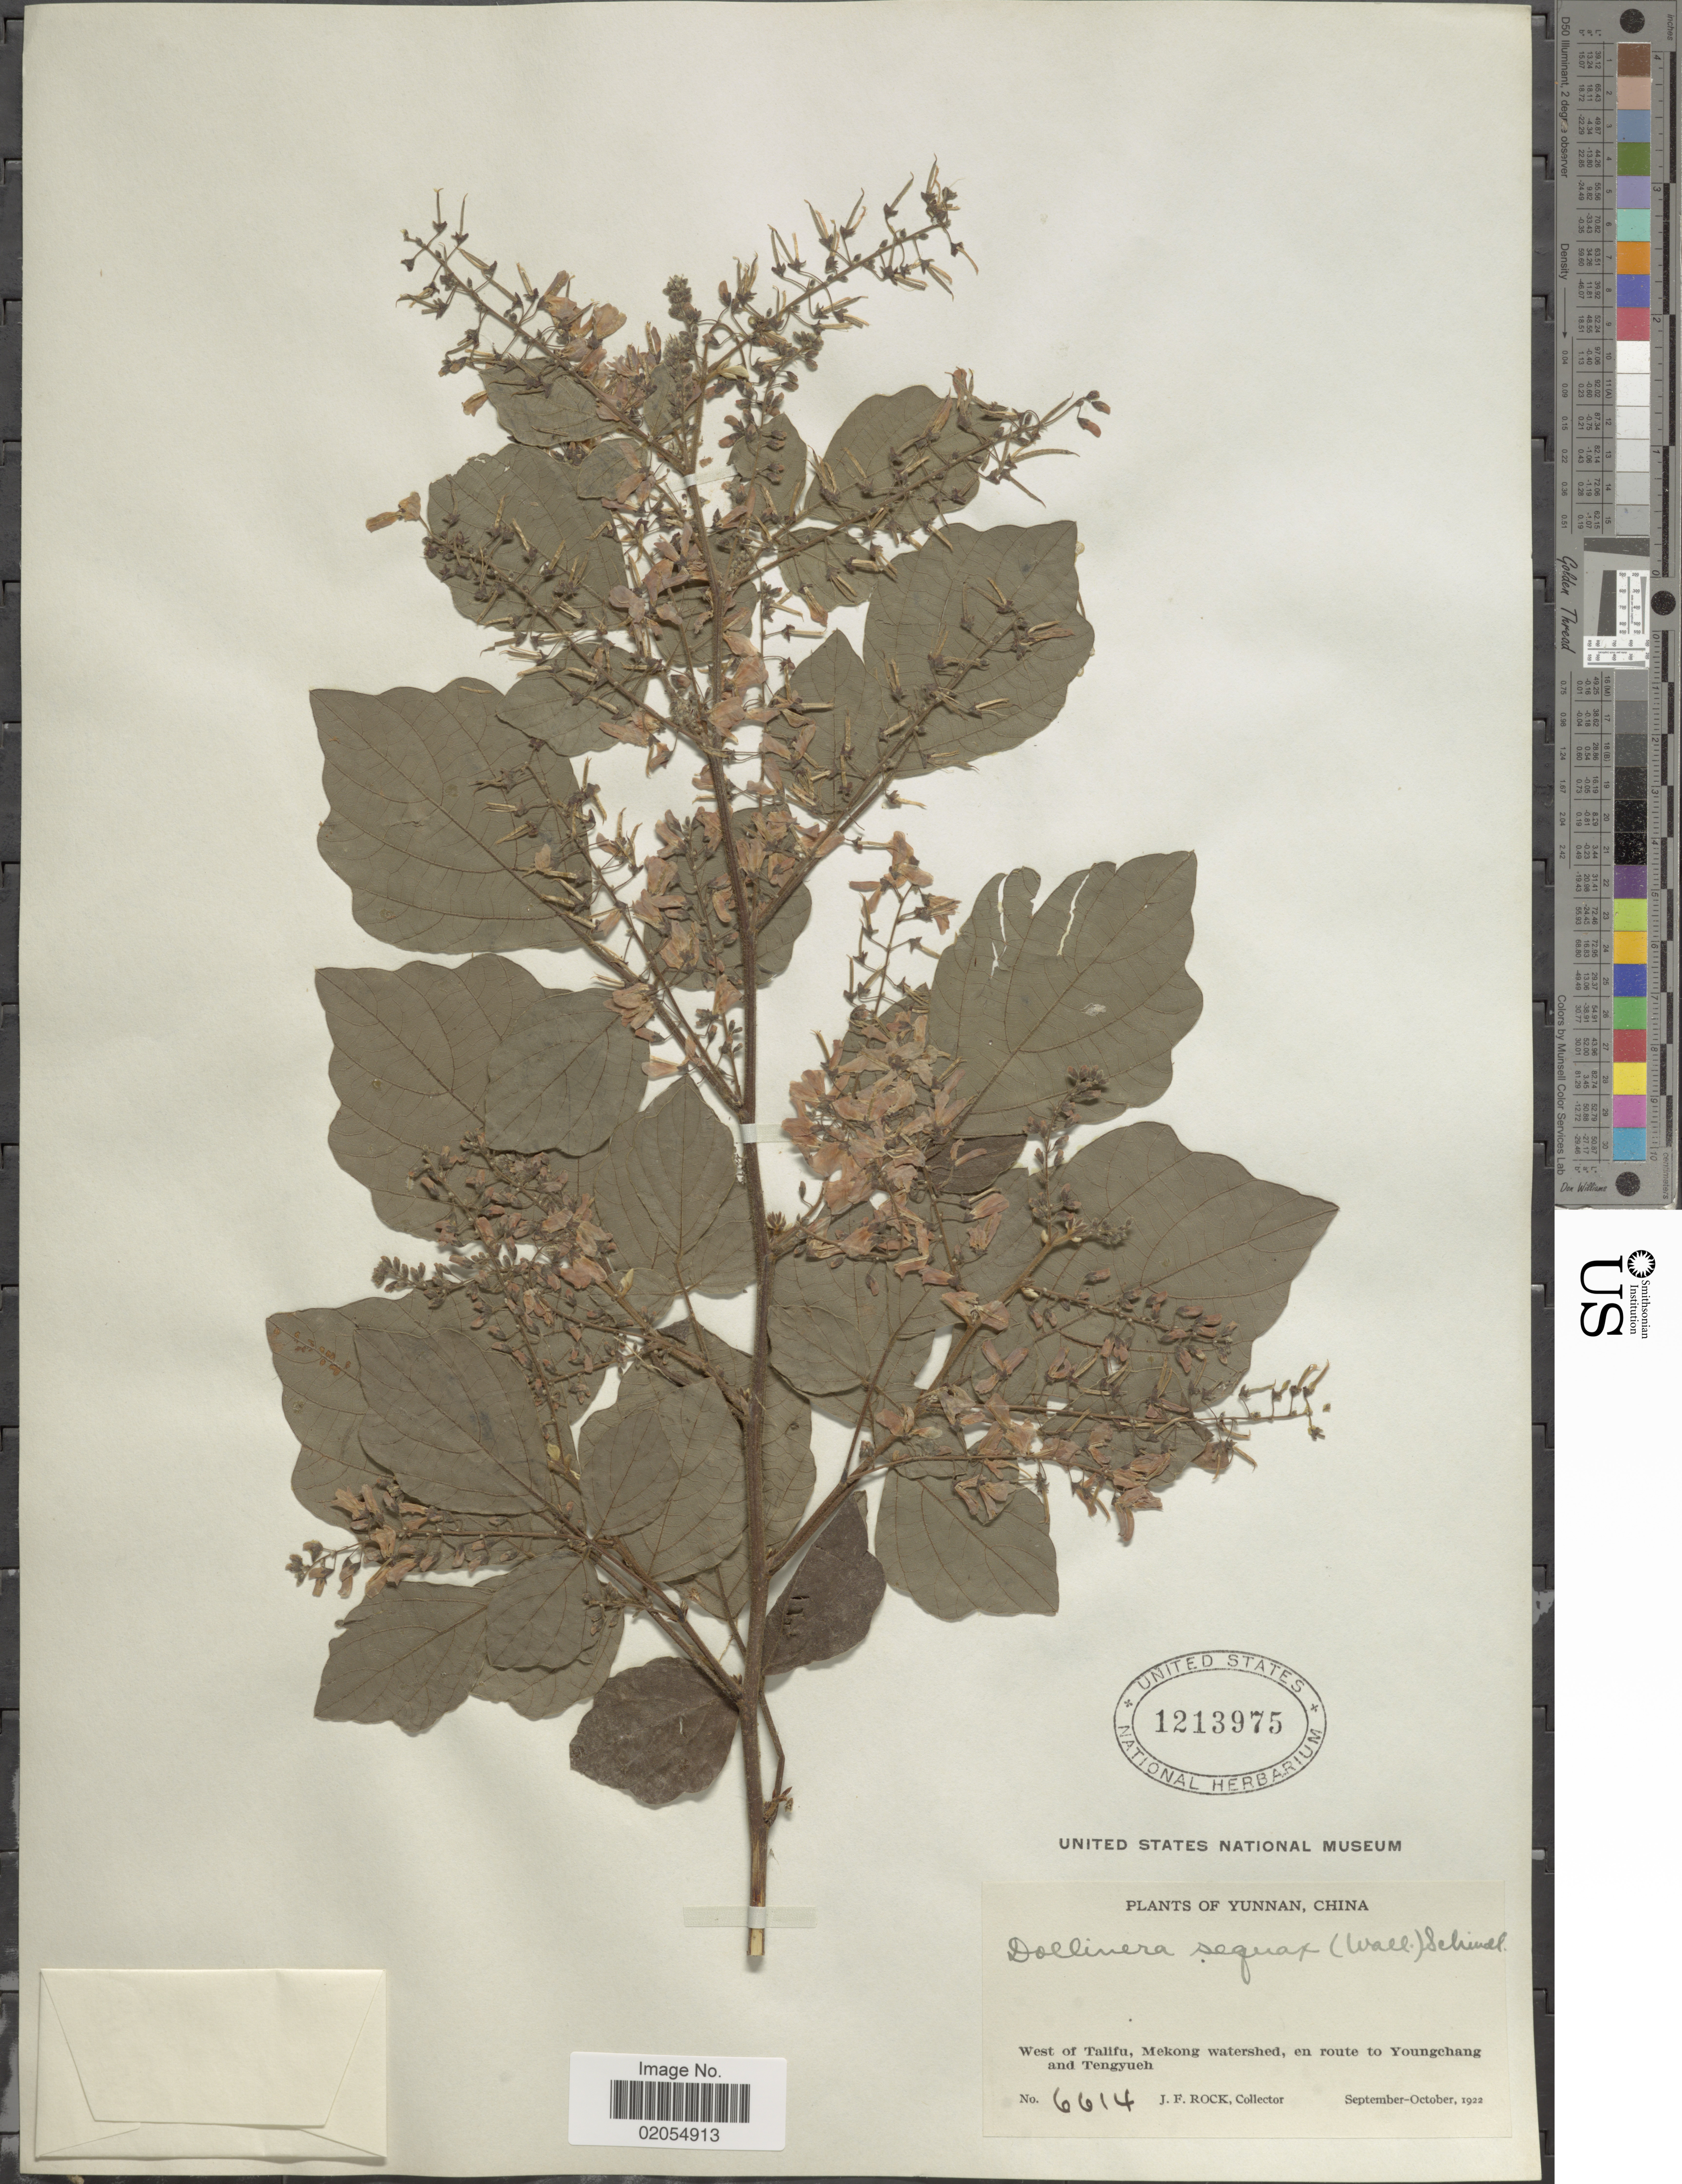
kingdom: Plantae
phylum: Tracheophyta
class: Magnoliopsida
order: Fabales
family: Fabaceae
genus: Puhuaea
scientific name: Puhuaea sequax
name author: (Wall.) H. Ohashi & K. Ohashi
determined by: Strong, Mark T., (BOT), Smithsonian Institution - National Museum of Natural History (UNITED STATES)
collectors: J. Rock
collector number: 6614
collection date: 1922-09/1922-10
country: China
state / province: Yunnan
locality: West of Talifu, Mekong Watershed, en route to Youngchang and Tengyueh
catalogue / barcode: US 1213975